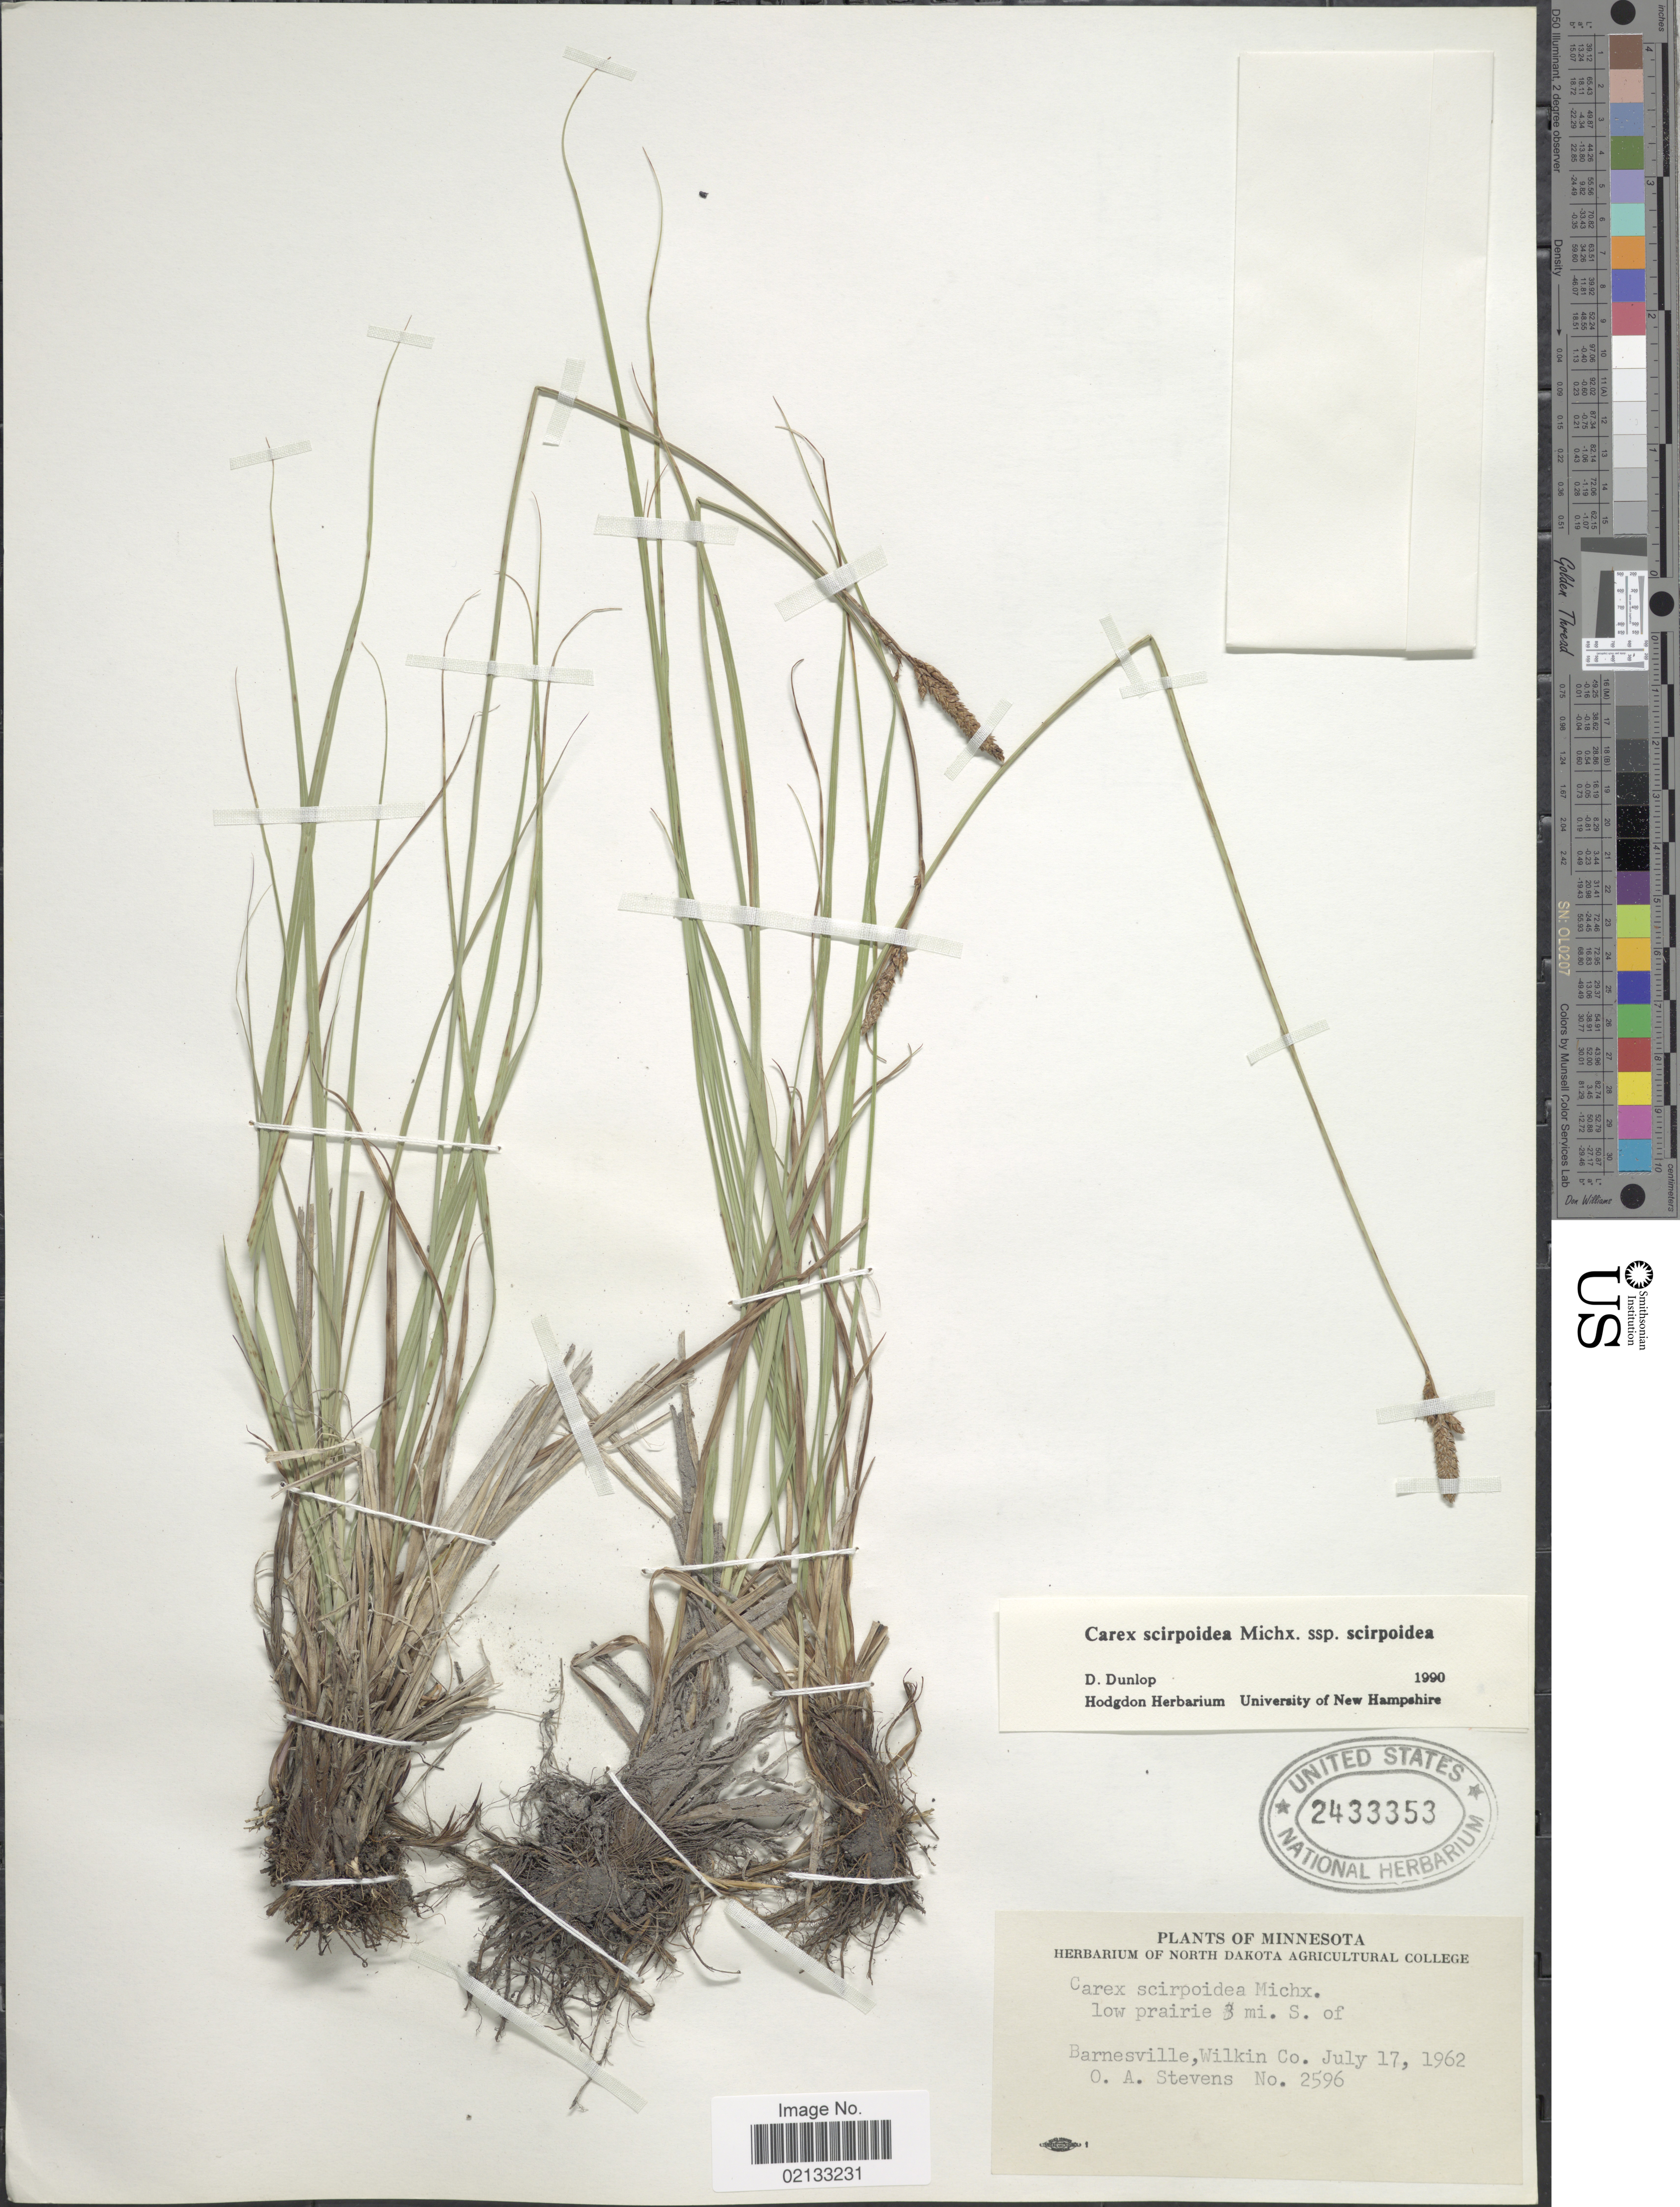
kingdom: Plantae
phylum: Tracheophyta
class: Liliopsida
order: Poales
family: Cyperaceae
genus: Carex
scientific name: Carex scirpoidea subsp. scirpoidea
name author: Michx.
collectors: O. A. Stevens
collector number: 2596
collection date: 1962-07-17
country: United States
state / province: Minnesota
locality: Low prairie 3 mi. S. of Barnesville, Wilkin Co.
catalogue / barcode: US 2433353